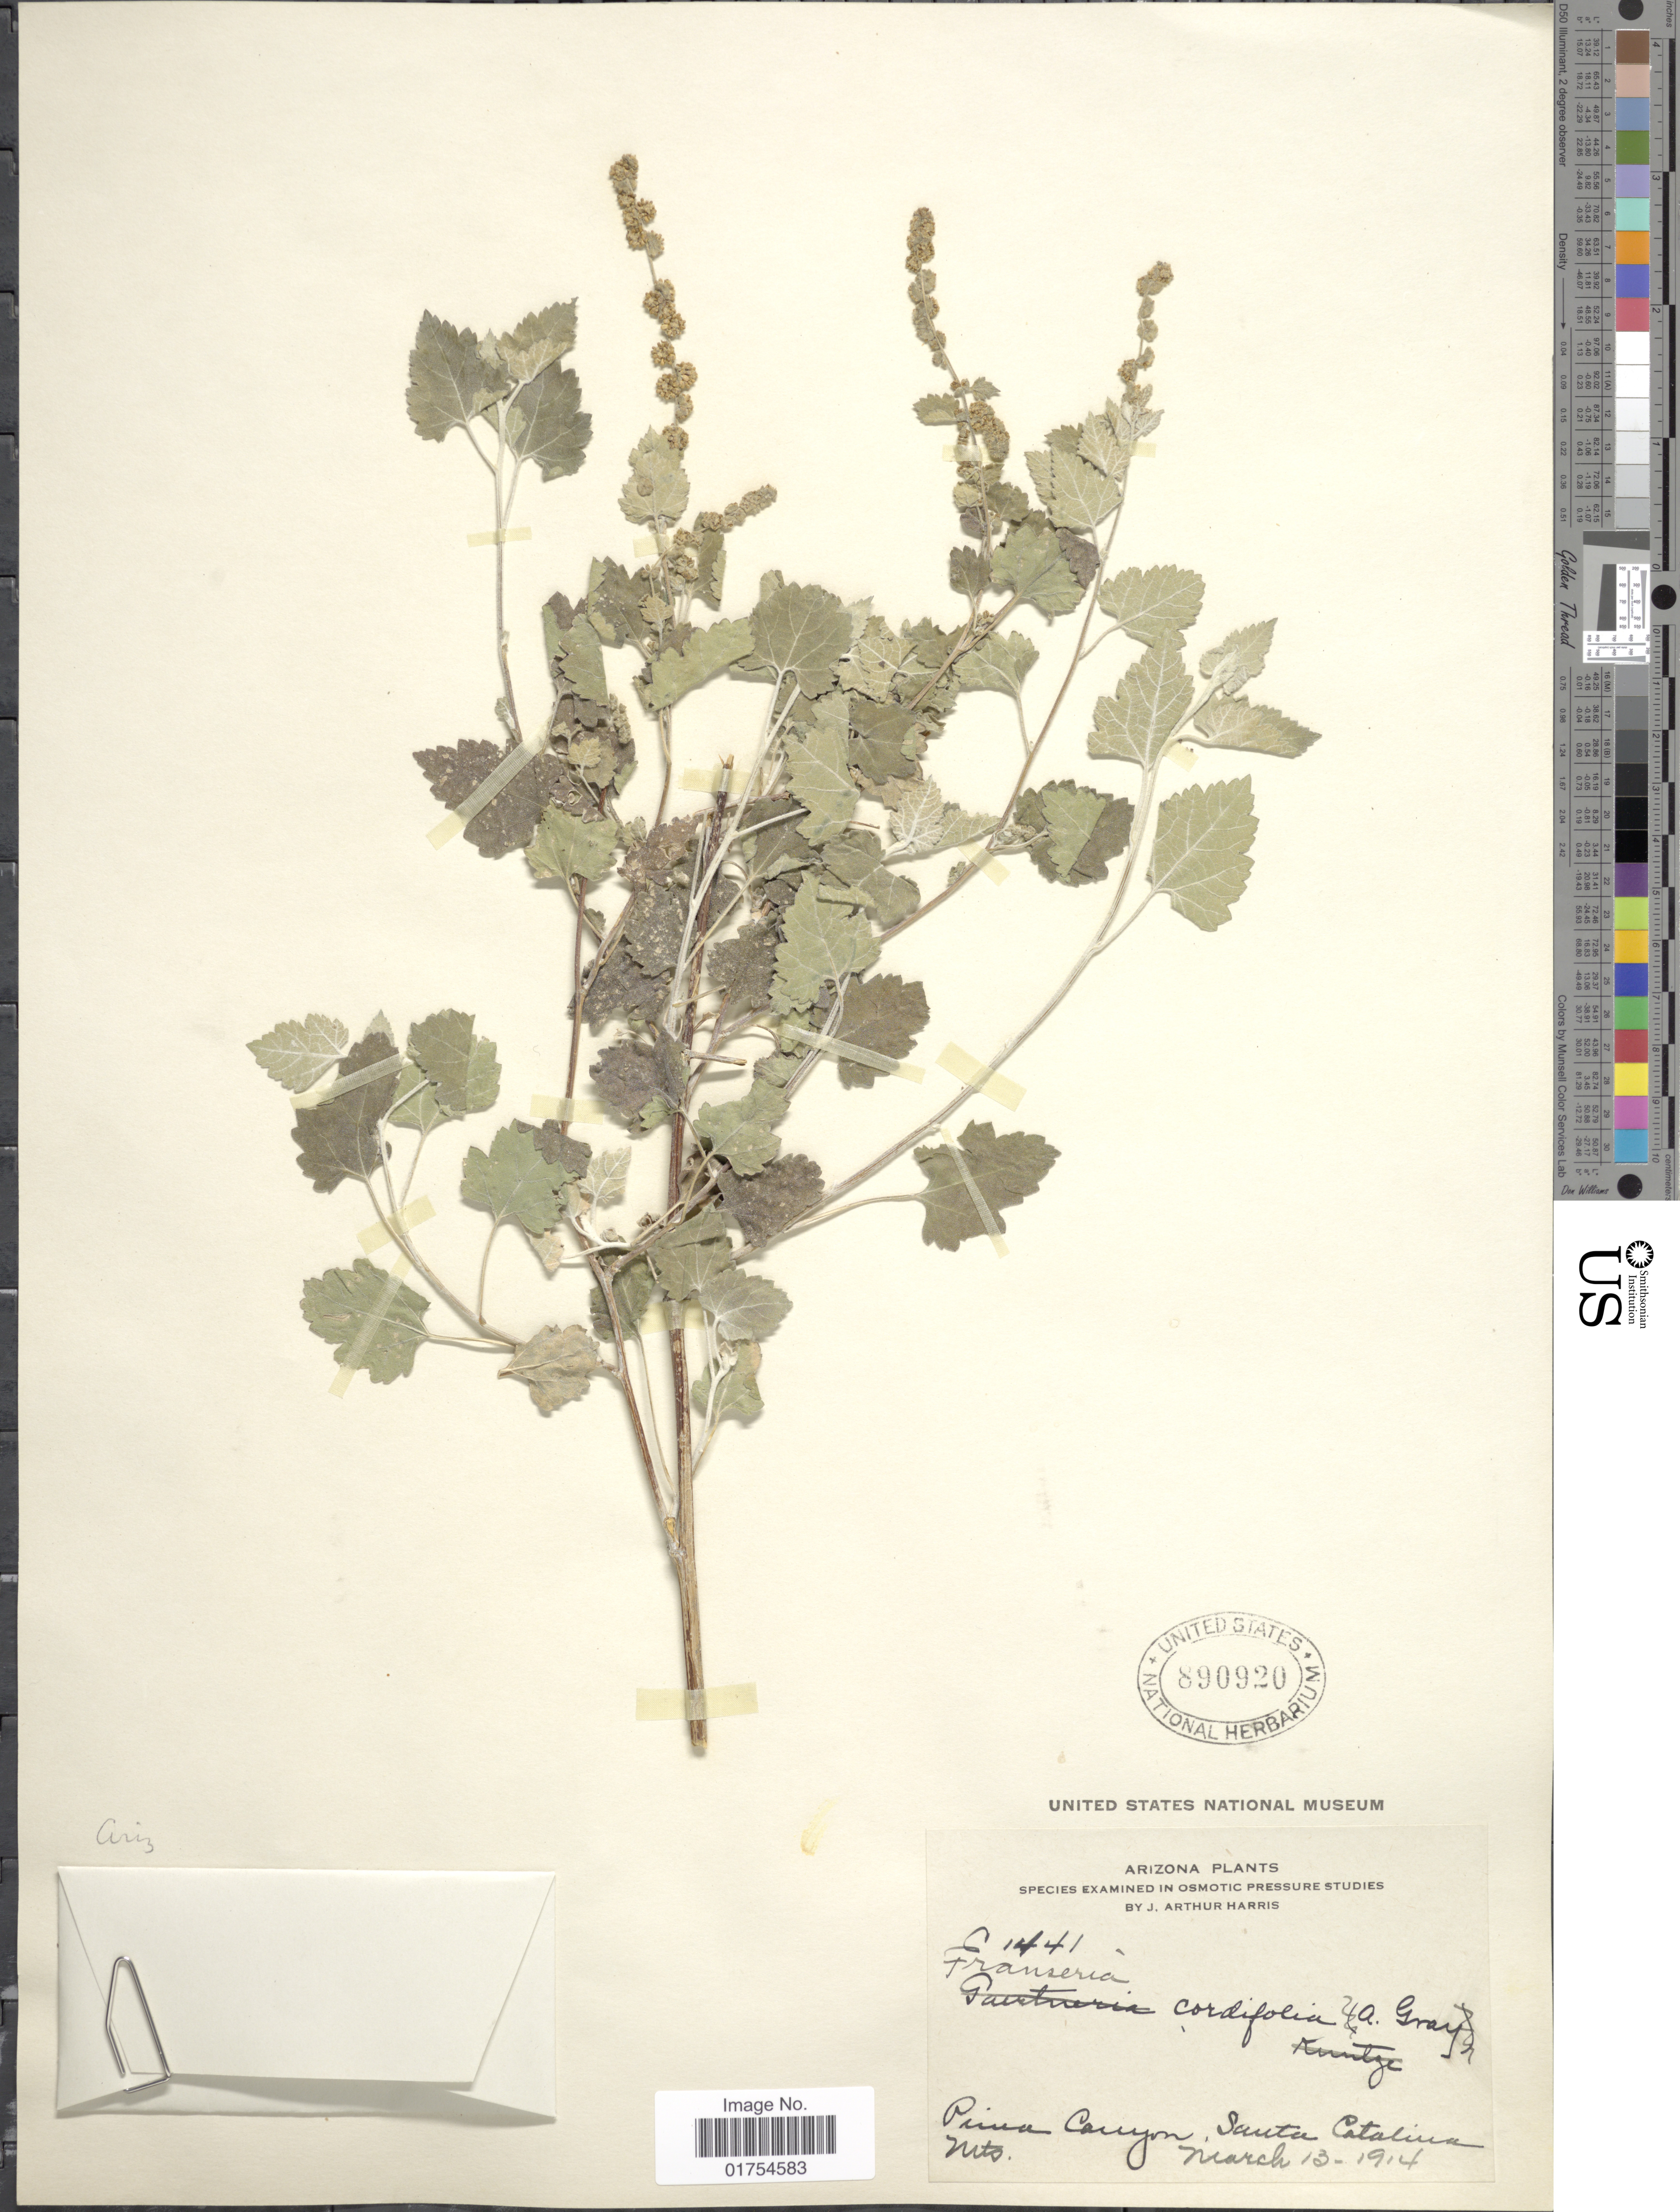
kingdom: Plantae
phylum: Tracheophyta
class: Magnoliopsida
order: Asterales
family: Asteraceae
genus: Franseria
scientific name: Franseria cordifolia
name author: A. Gray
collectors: J. A. Harris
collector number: C1441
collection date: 1914-03-13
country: United States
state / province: Arizona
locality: Pima Canyon, Santa Catalina Mts.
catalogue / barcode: US 890920